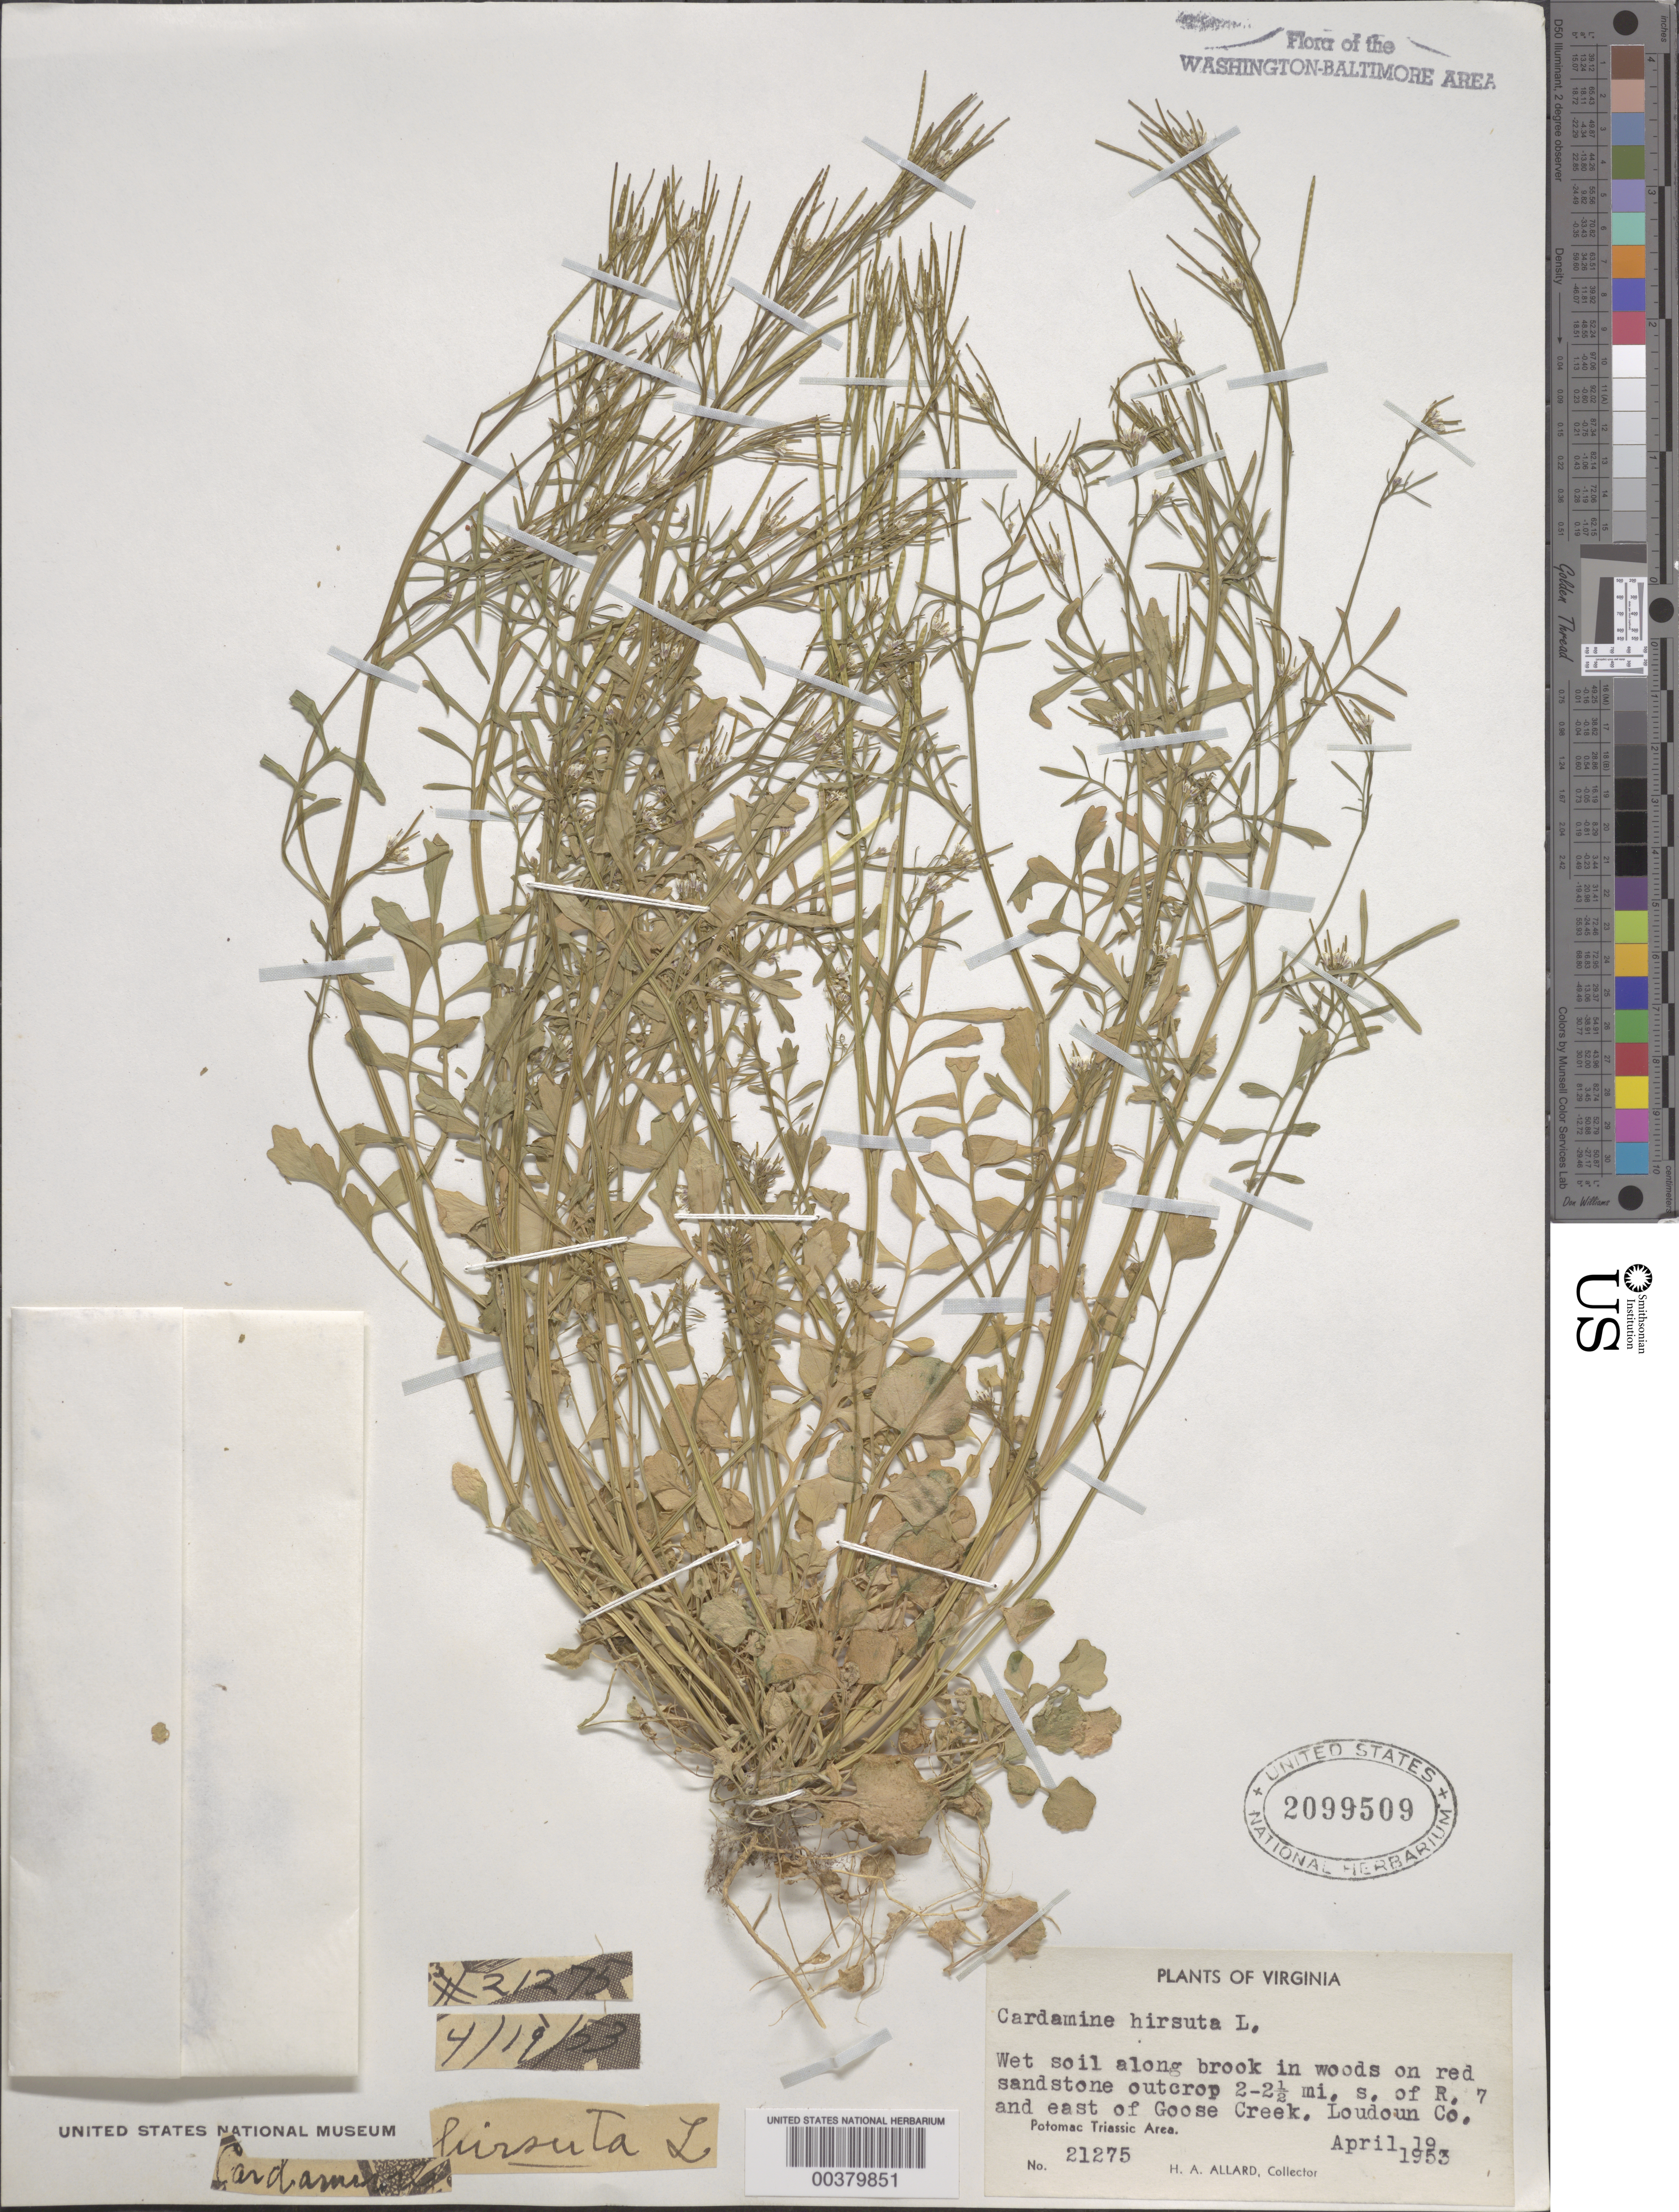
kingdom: Plantae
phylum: Tracheophyta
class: Magnoliopsida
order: Brassicales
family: Brassicaceae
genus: Cardamine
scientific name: Cardamine hirsuta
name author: L.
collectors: H. A. Allard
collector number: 21275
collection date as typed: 19 Apr 1953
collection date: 1953-04-19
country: United States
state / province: Virginia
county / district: Loudoun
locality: South of Route 7 and east of Goose Creek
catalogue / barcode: US 2099509